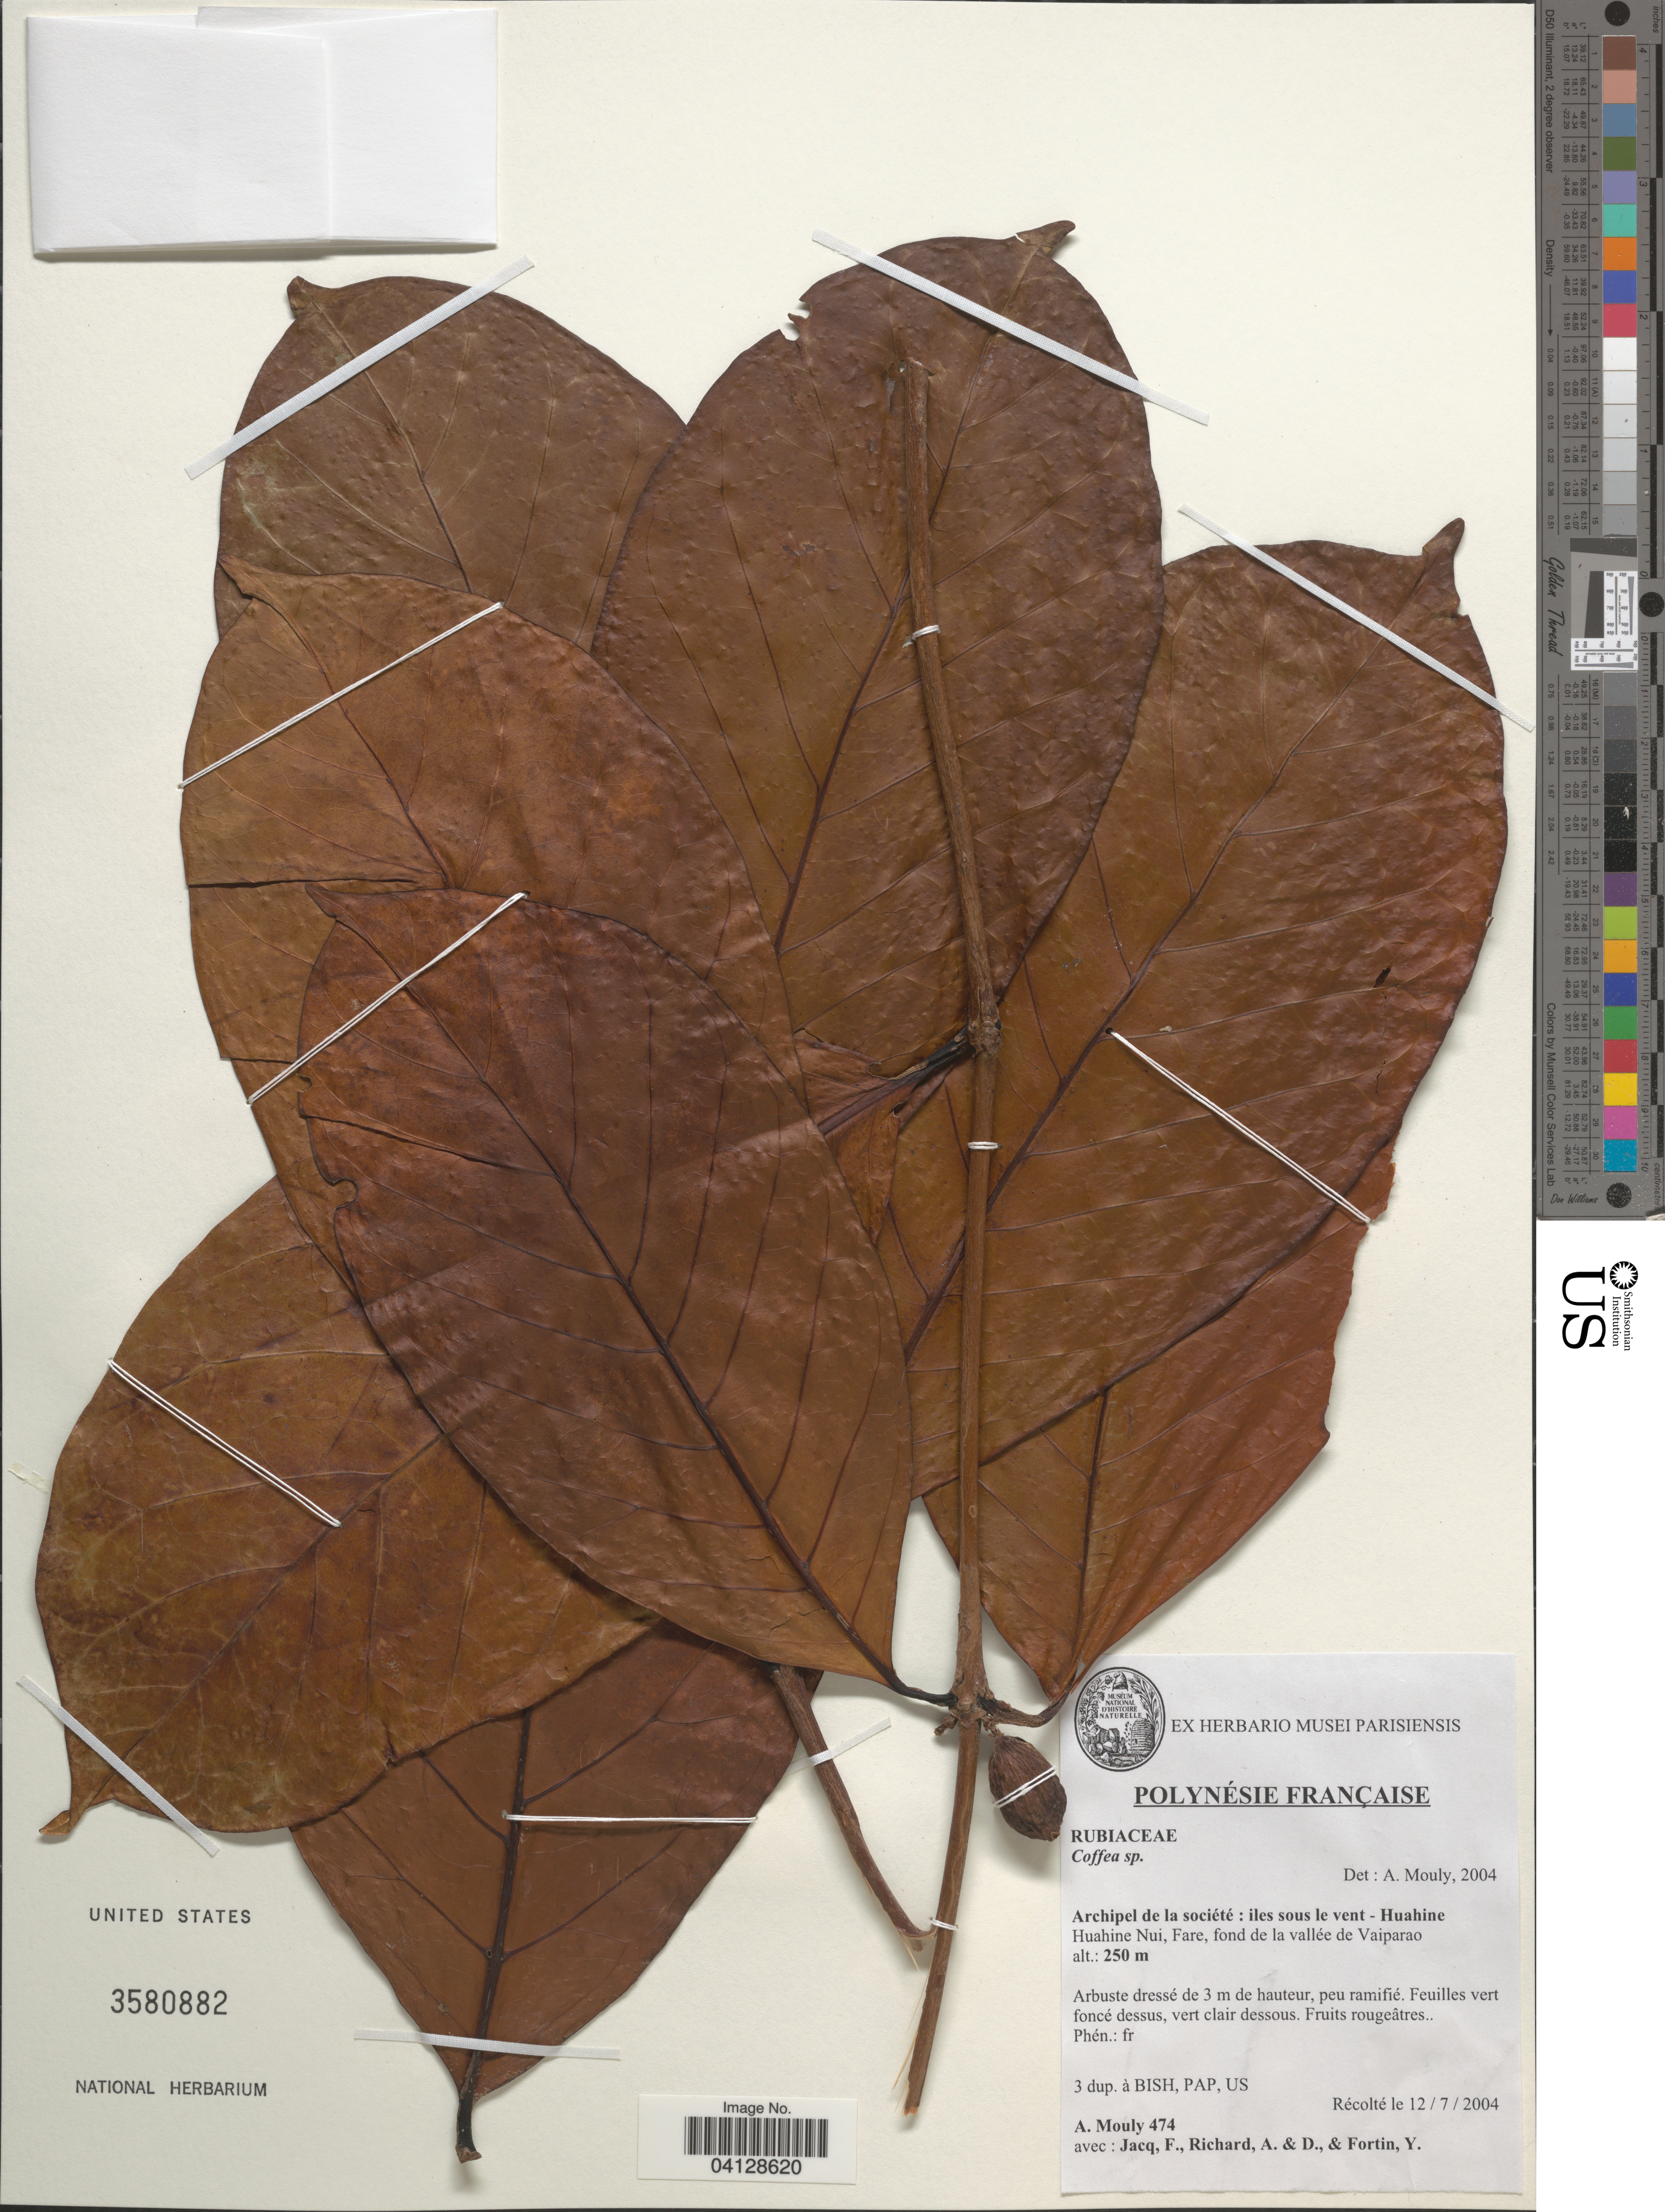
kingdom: Plantae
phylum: Tracheophyta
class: Magnoliopsida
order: Gentianales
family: Rubiaceae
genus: Coffea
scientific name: Coffea sp.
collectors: A. Mouly, F. Jacq, A. Richard, D. Richard & Y. Fortin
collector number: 474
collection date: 2004-07-12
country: French Polynesia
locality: Polynésie Française. Archipel de la société: iles sous le vent - Huahine. Huahine Nui, Fare, fond de la vallée de Vaiparao.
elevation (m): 250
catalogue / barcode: US 3580882